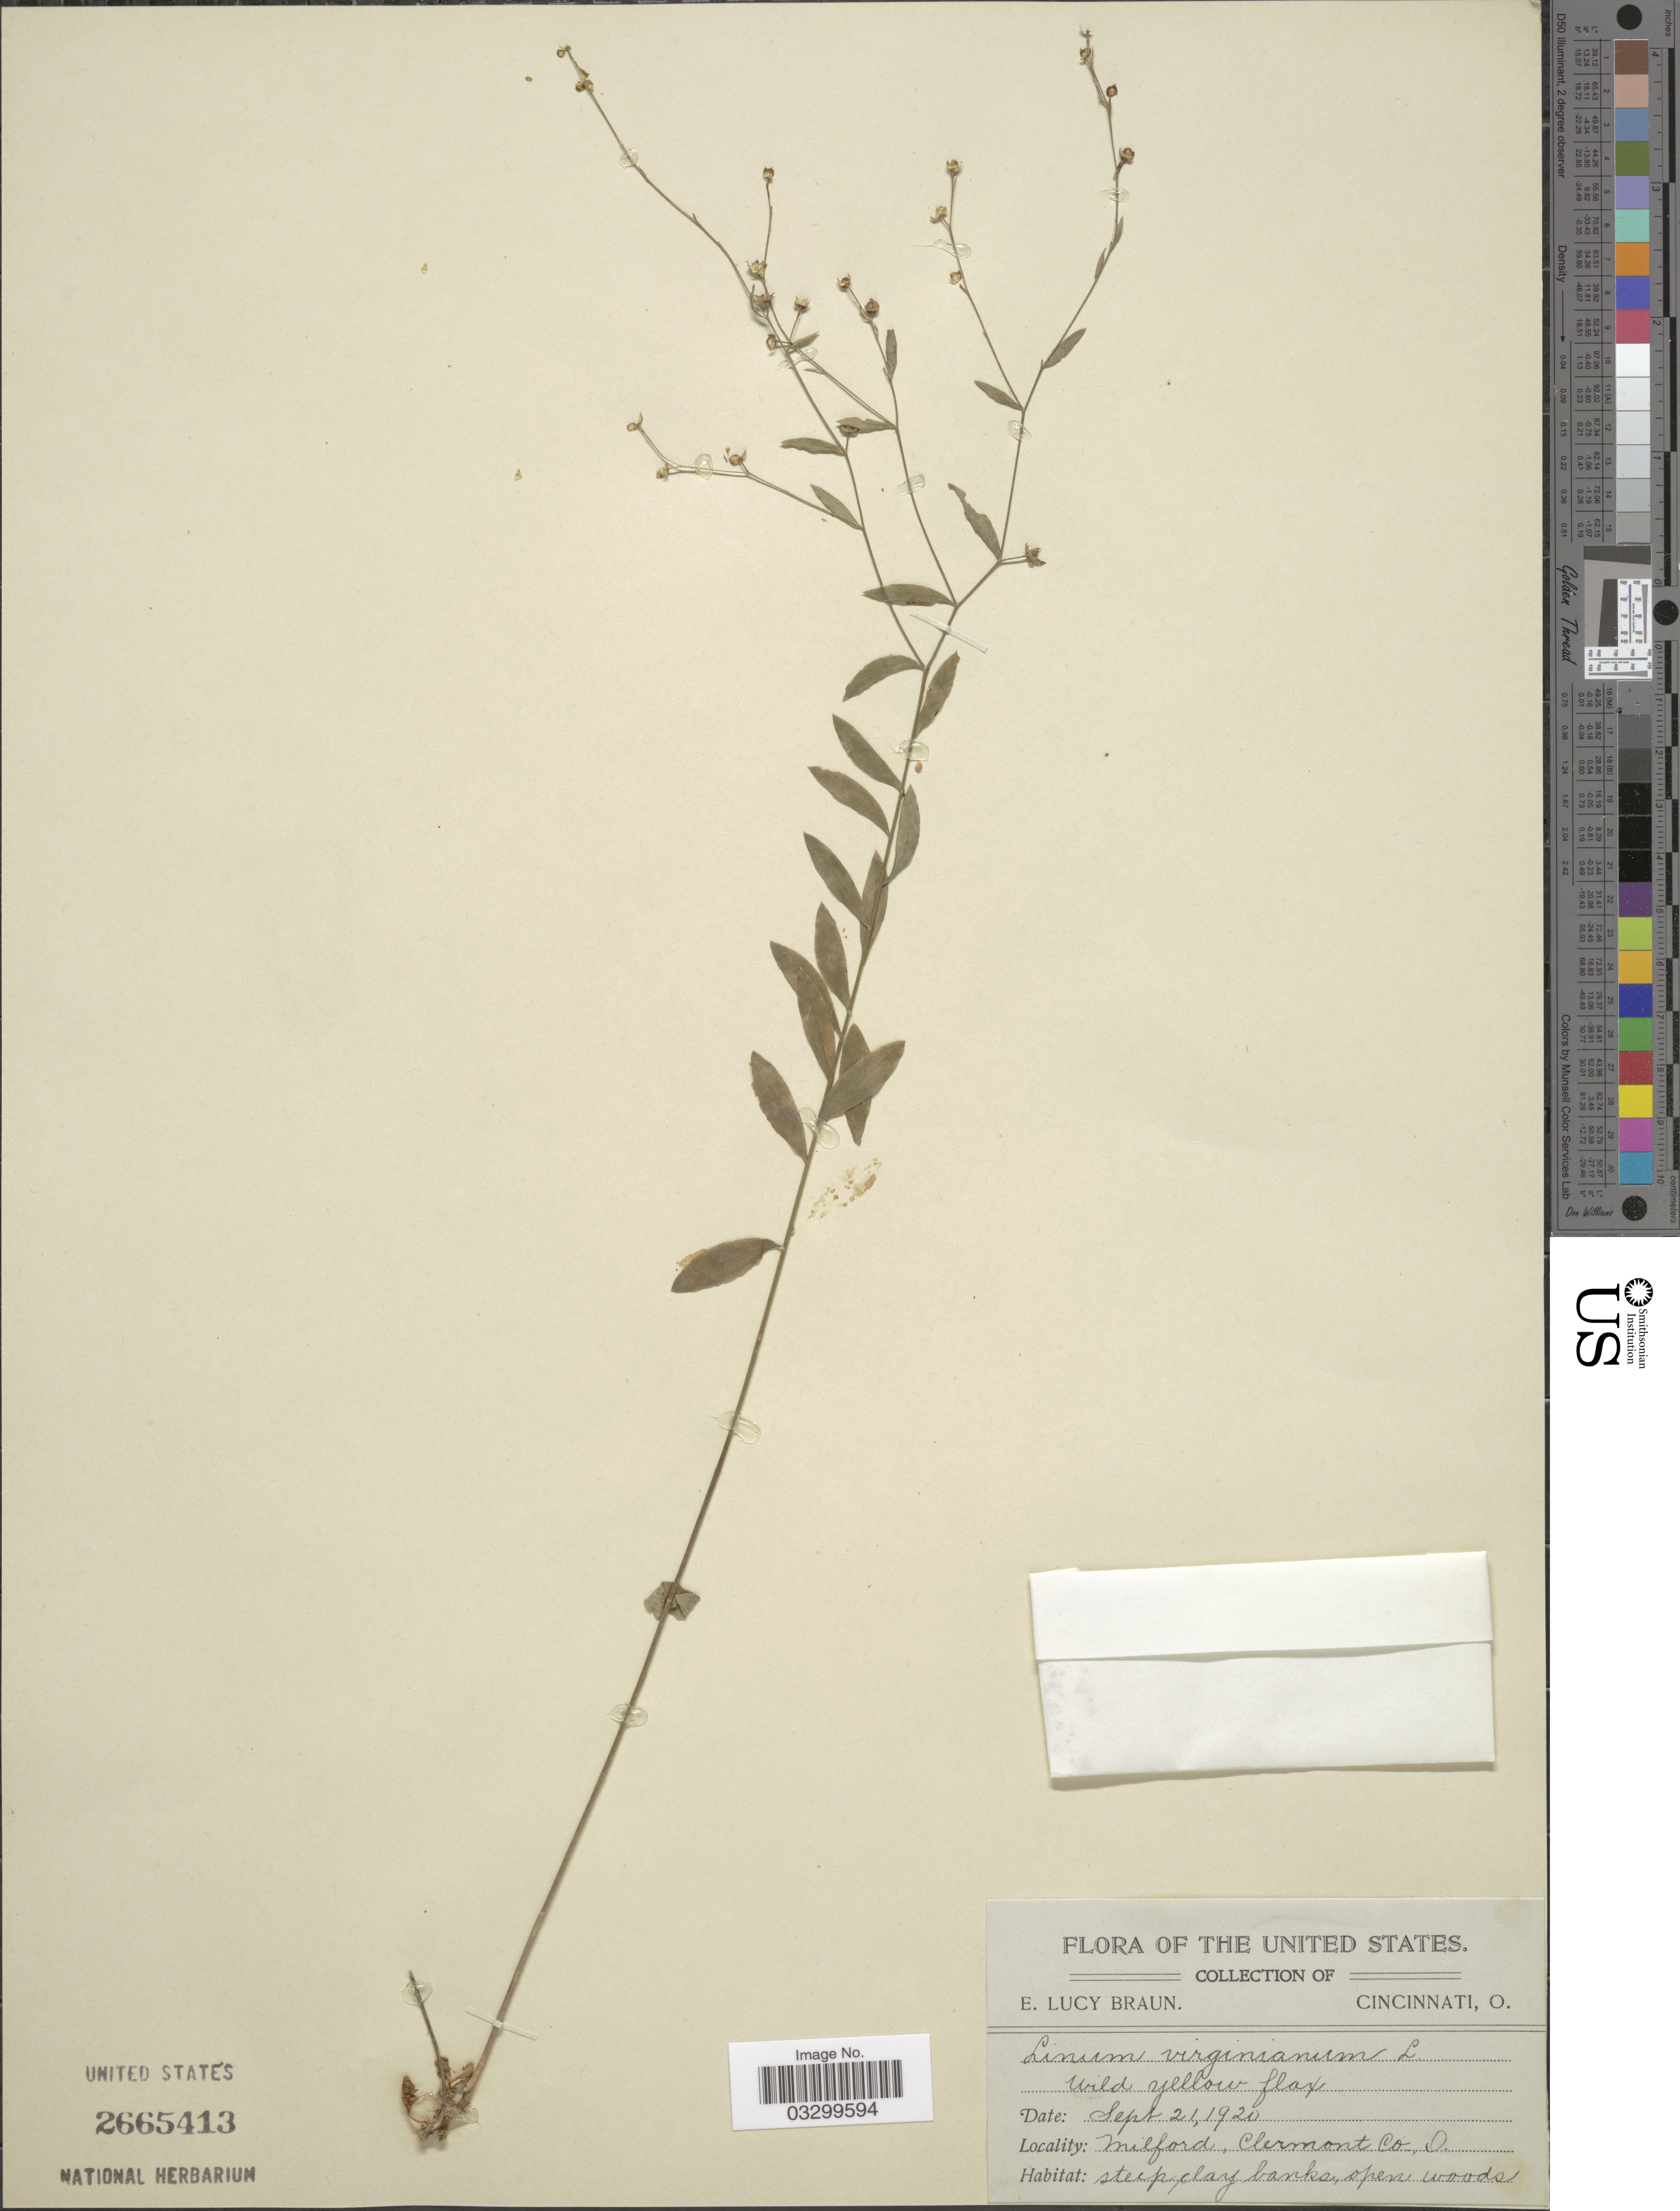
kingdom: Plantae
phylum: Tracheophyta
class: Magnoliopsida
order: Malpighiales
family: Linaceae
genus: Linum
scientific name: Linum virginianum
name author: L.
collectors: E. L. Braun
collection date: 1920-09-21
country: United States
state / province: Ohio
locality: Milford, Clermont Co.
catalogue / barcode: US 2665413